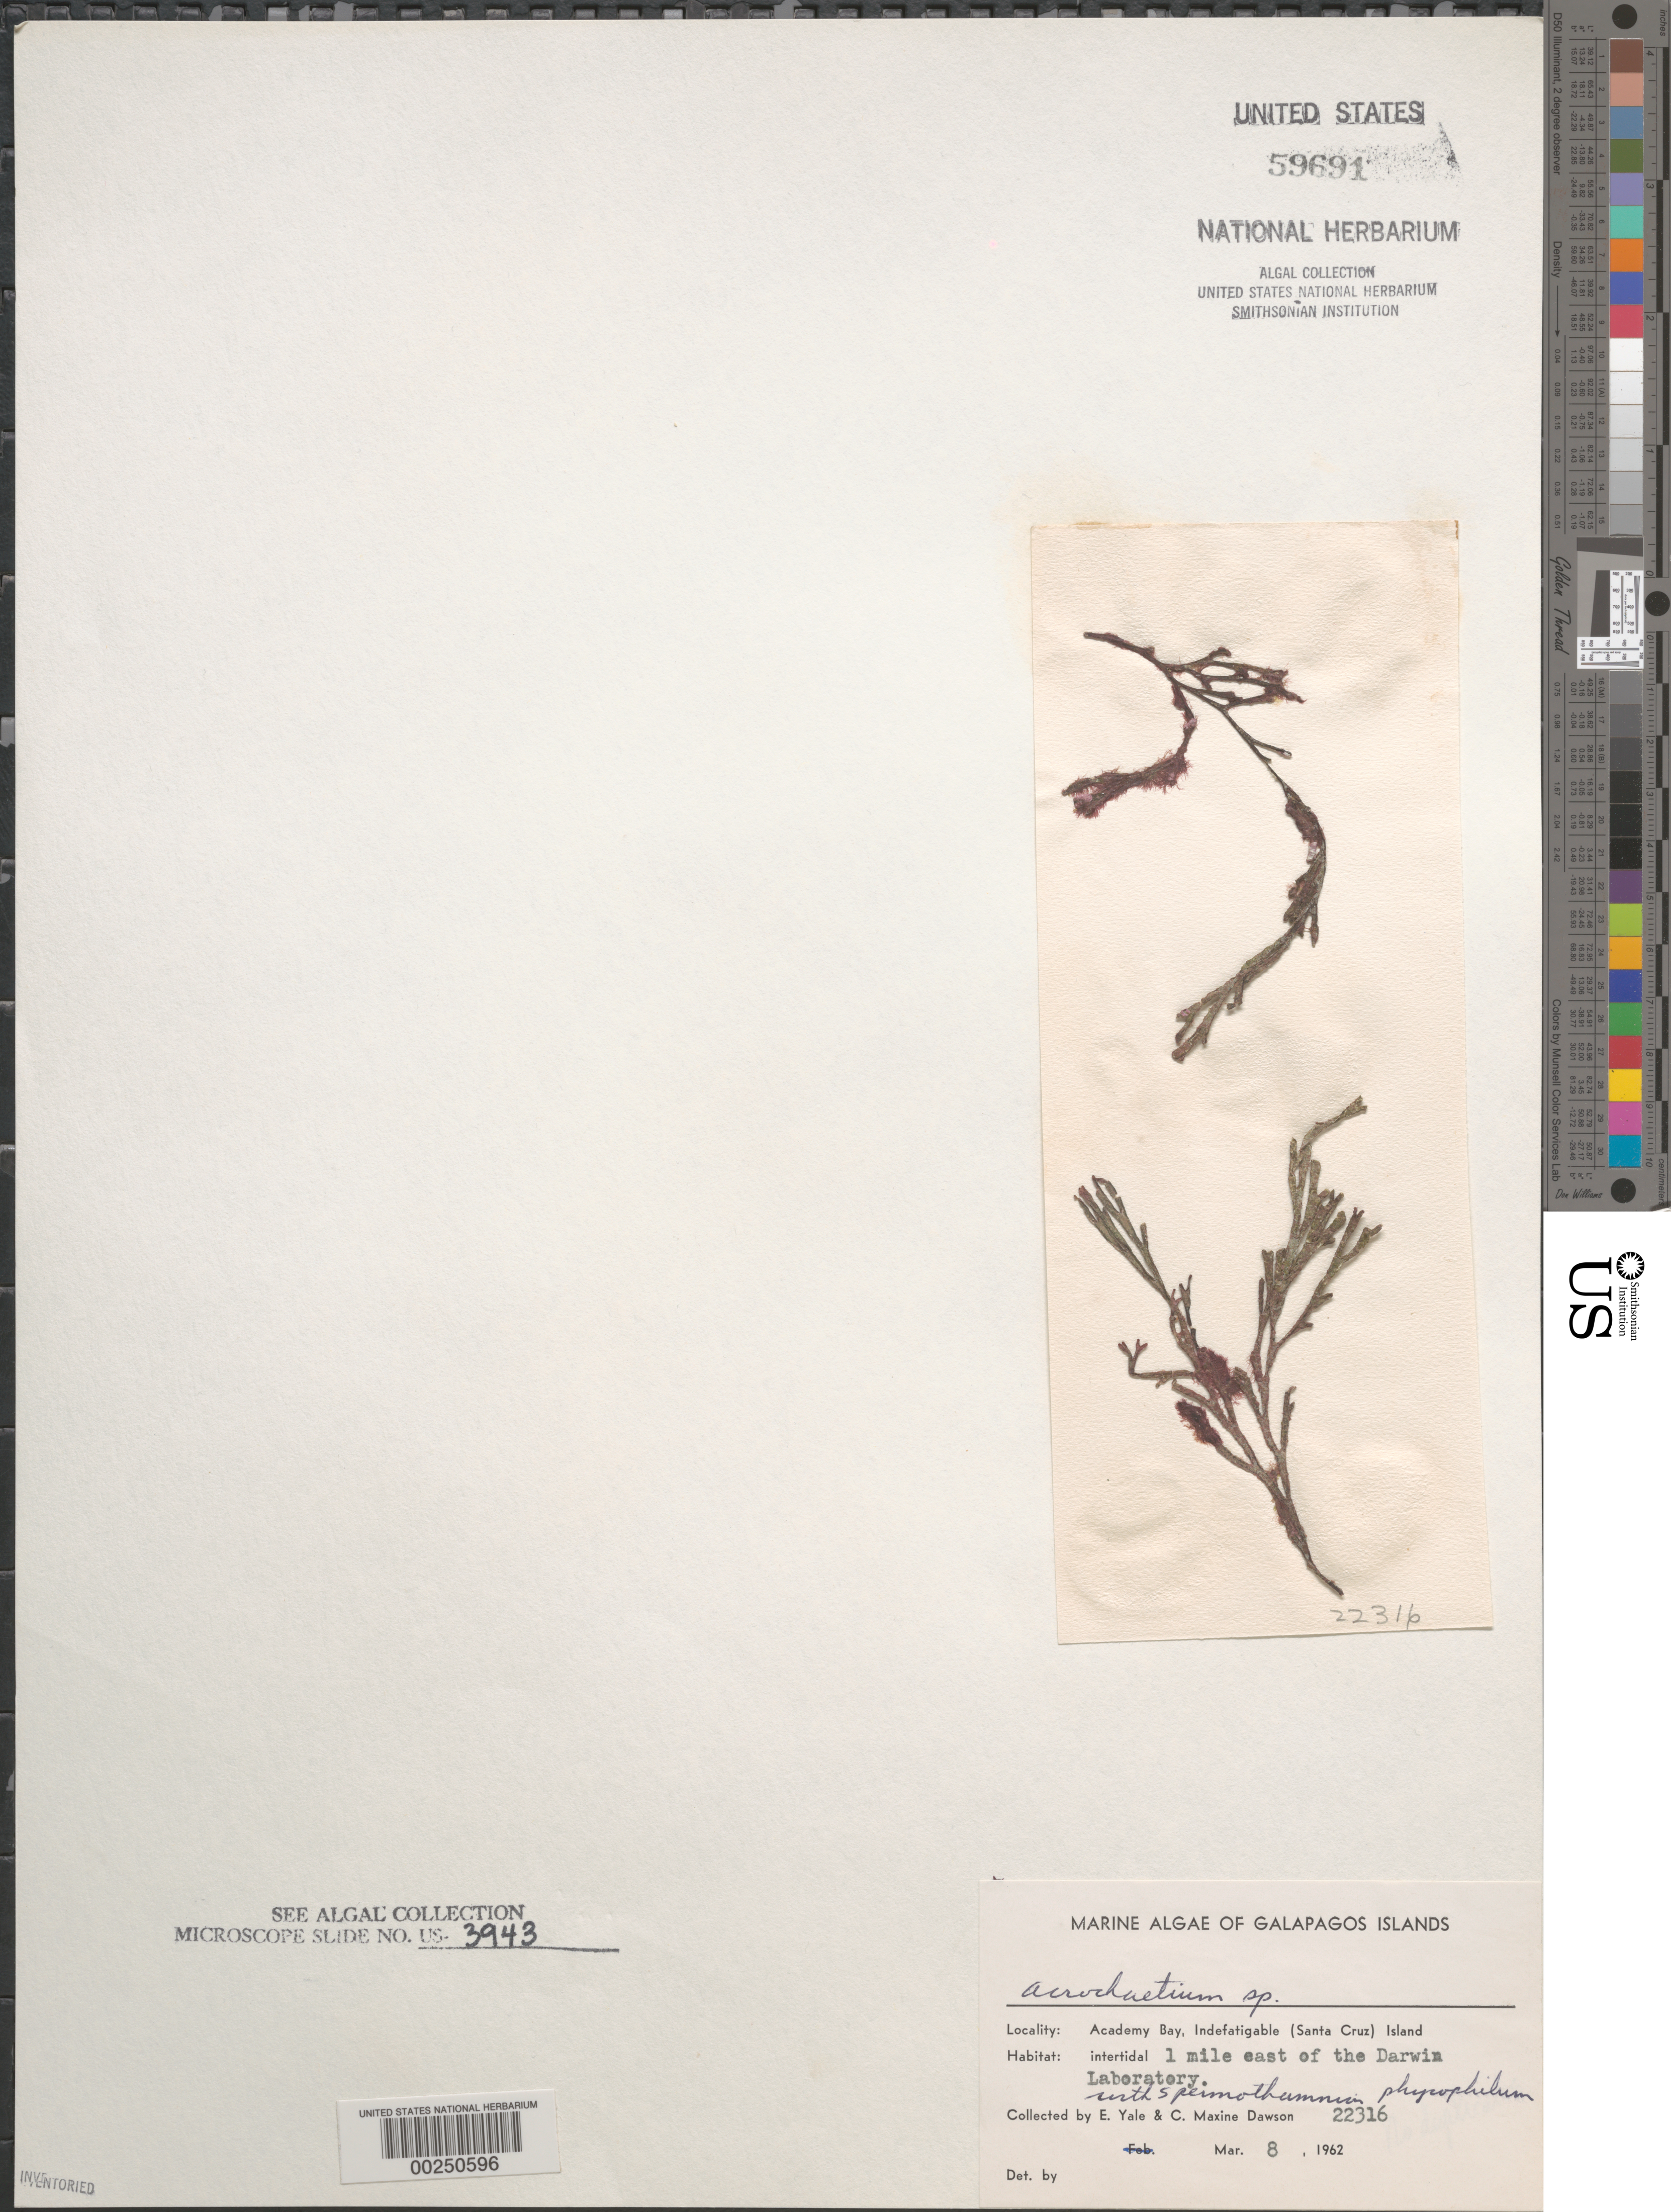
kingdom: Plantae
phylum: Rhodophyta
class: Florideophyceae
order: Acrochaetiales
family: Acrochaetiaceae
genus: Acrochaetium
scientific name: Acrochaetium sp.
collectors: E. Y. Dawson & C. M. Dawson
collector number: EYD 22316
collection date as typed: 08 Mar 1962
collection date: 1962-03-08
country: Ecuador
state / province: Colón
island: Santa Cruz [Indefatigable, Chaves]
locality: Academy Bay 1 mile E of Darwin Laboratory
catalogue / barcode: US 59691